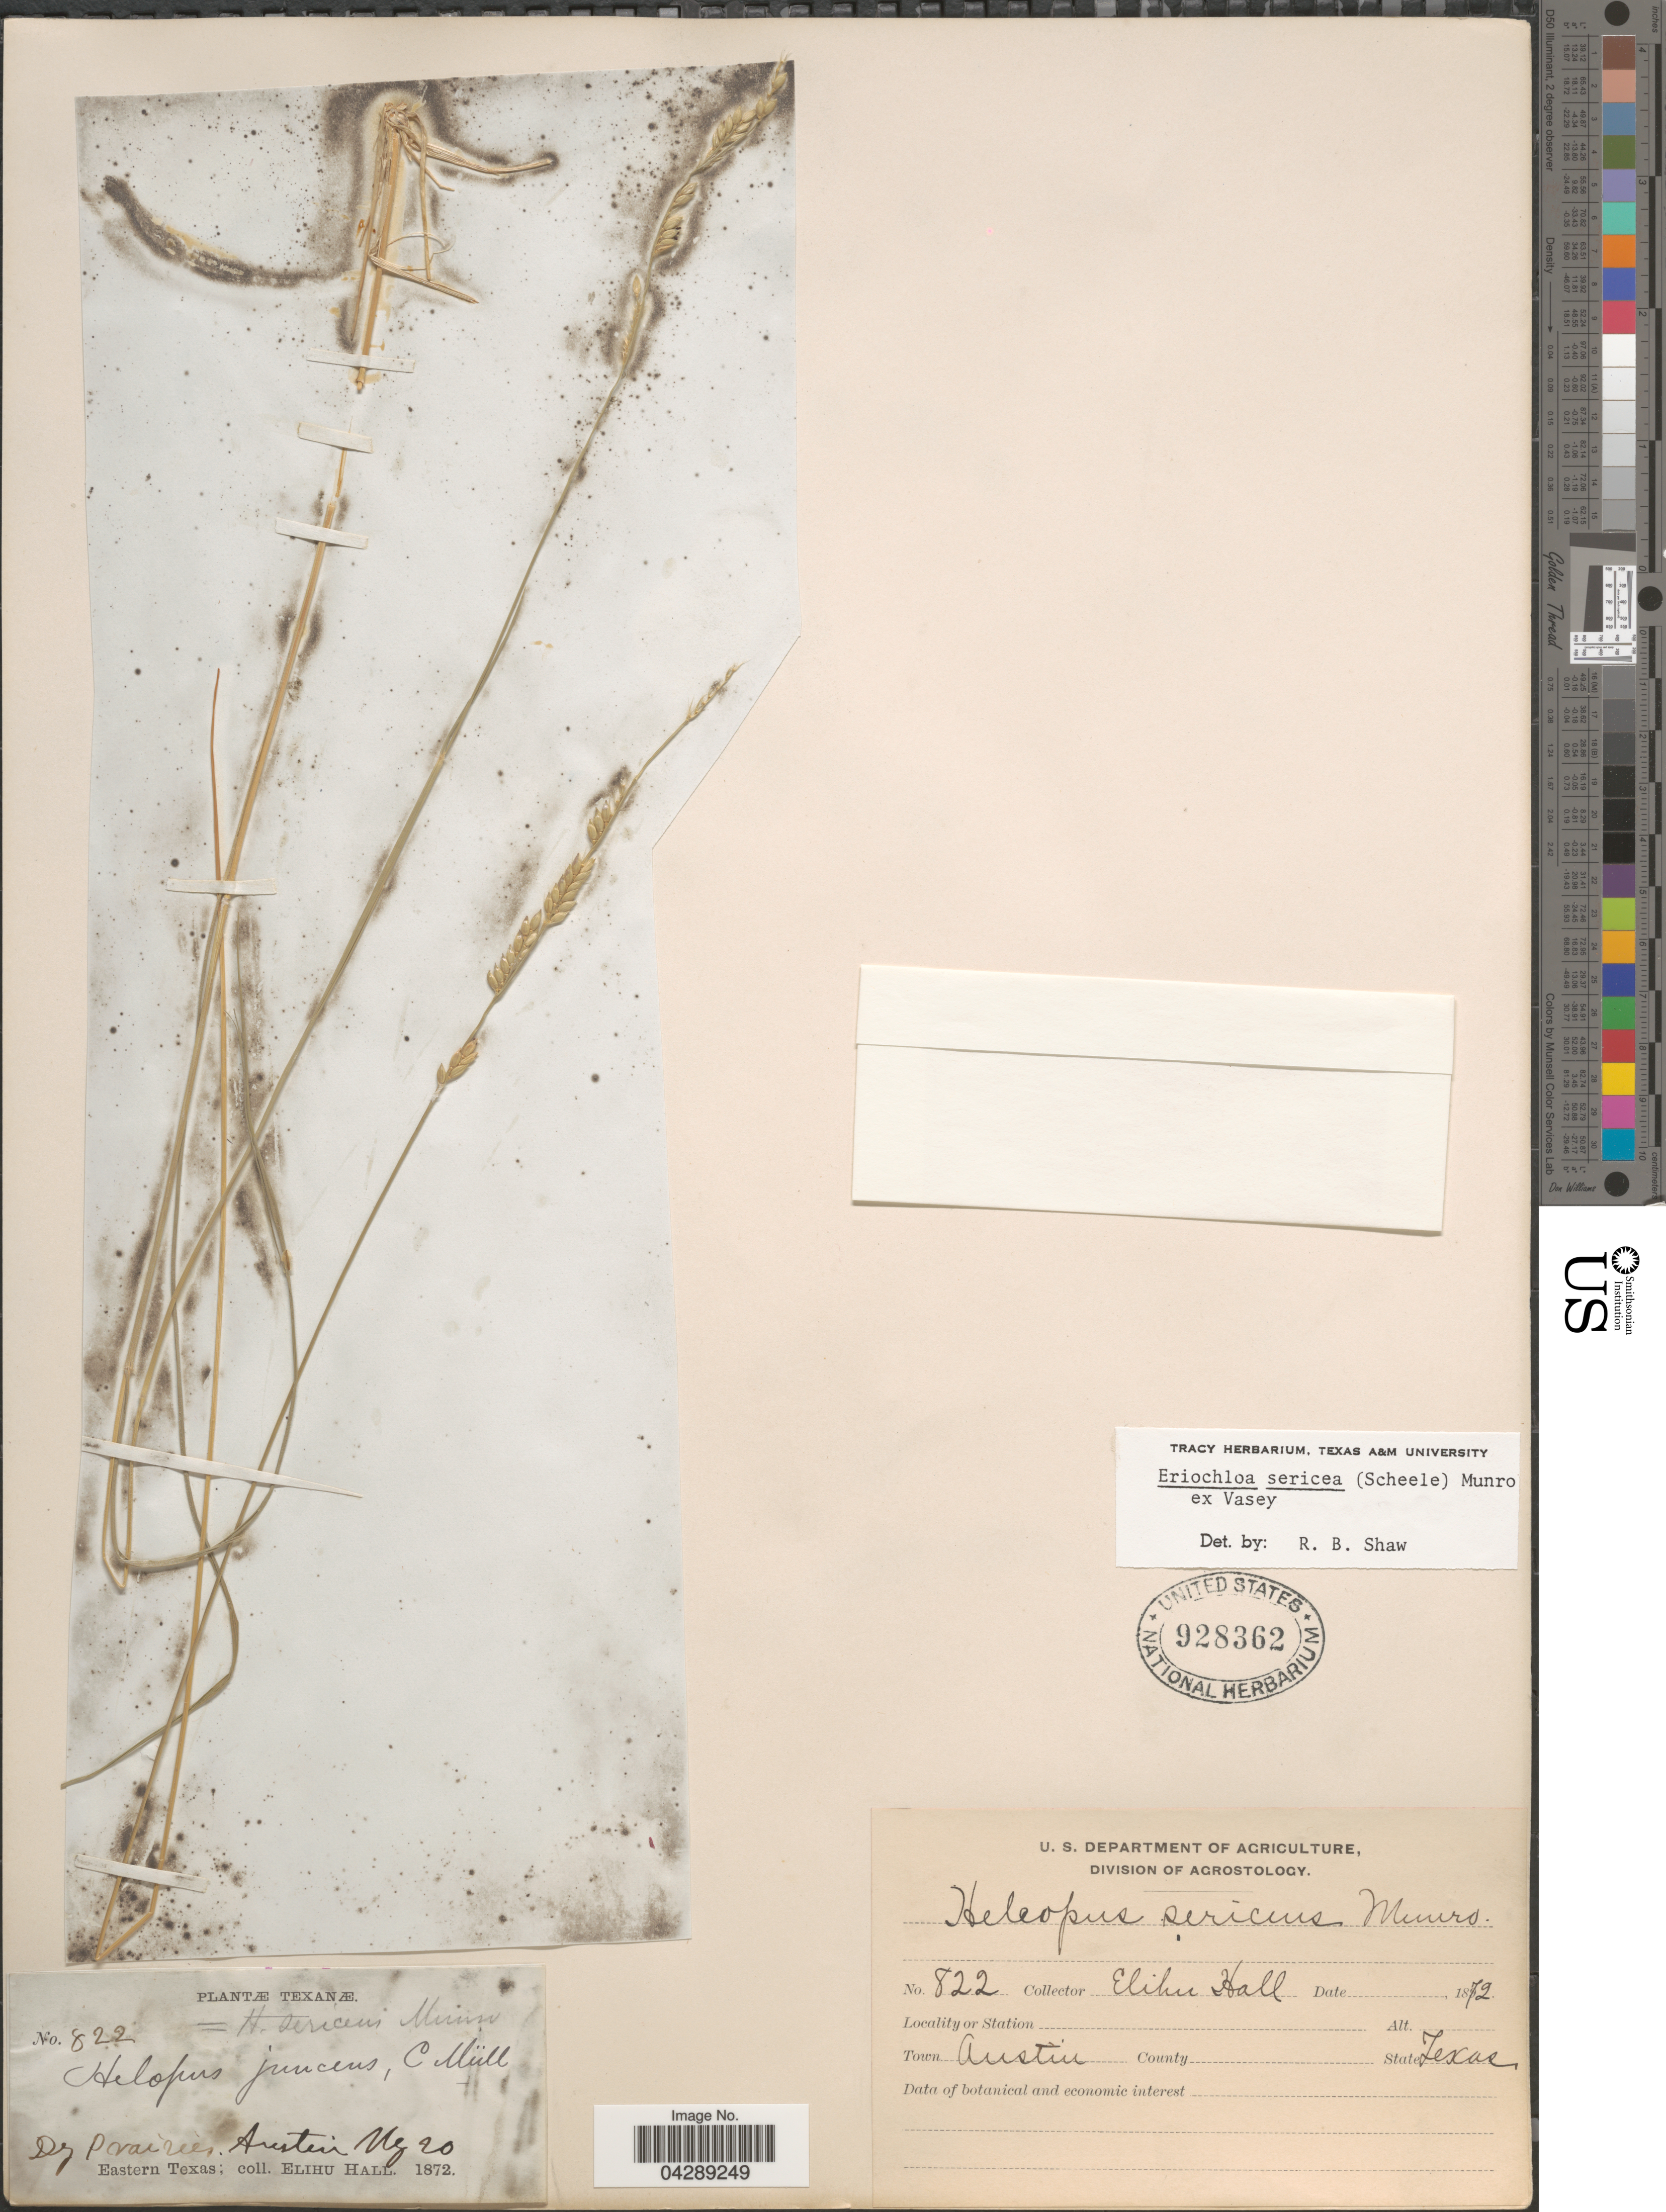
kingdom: Plantae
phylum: Tracheophyta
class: Liliopsida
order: Poales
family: Poaceae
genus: Eriochloa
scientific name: Eriochloa sericea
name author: (Scheele) Munro ex Vasey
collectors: E. Hall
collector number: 822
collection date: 1872-05-20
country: United States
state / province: Texas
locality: Dry prairies, Austin. Town Austin. Eastern Texas.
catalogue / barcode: US 928362